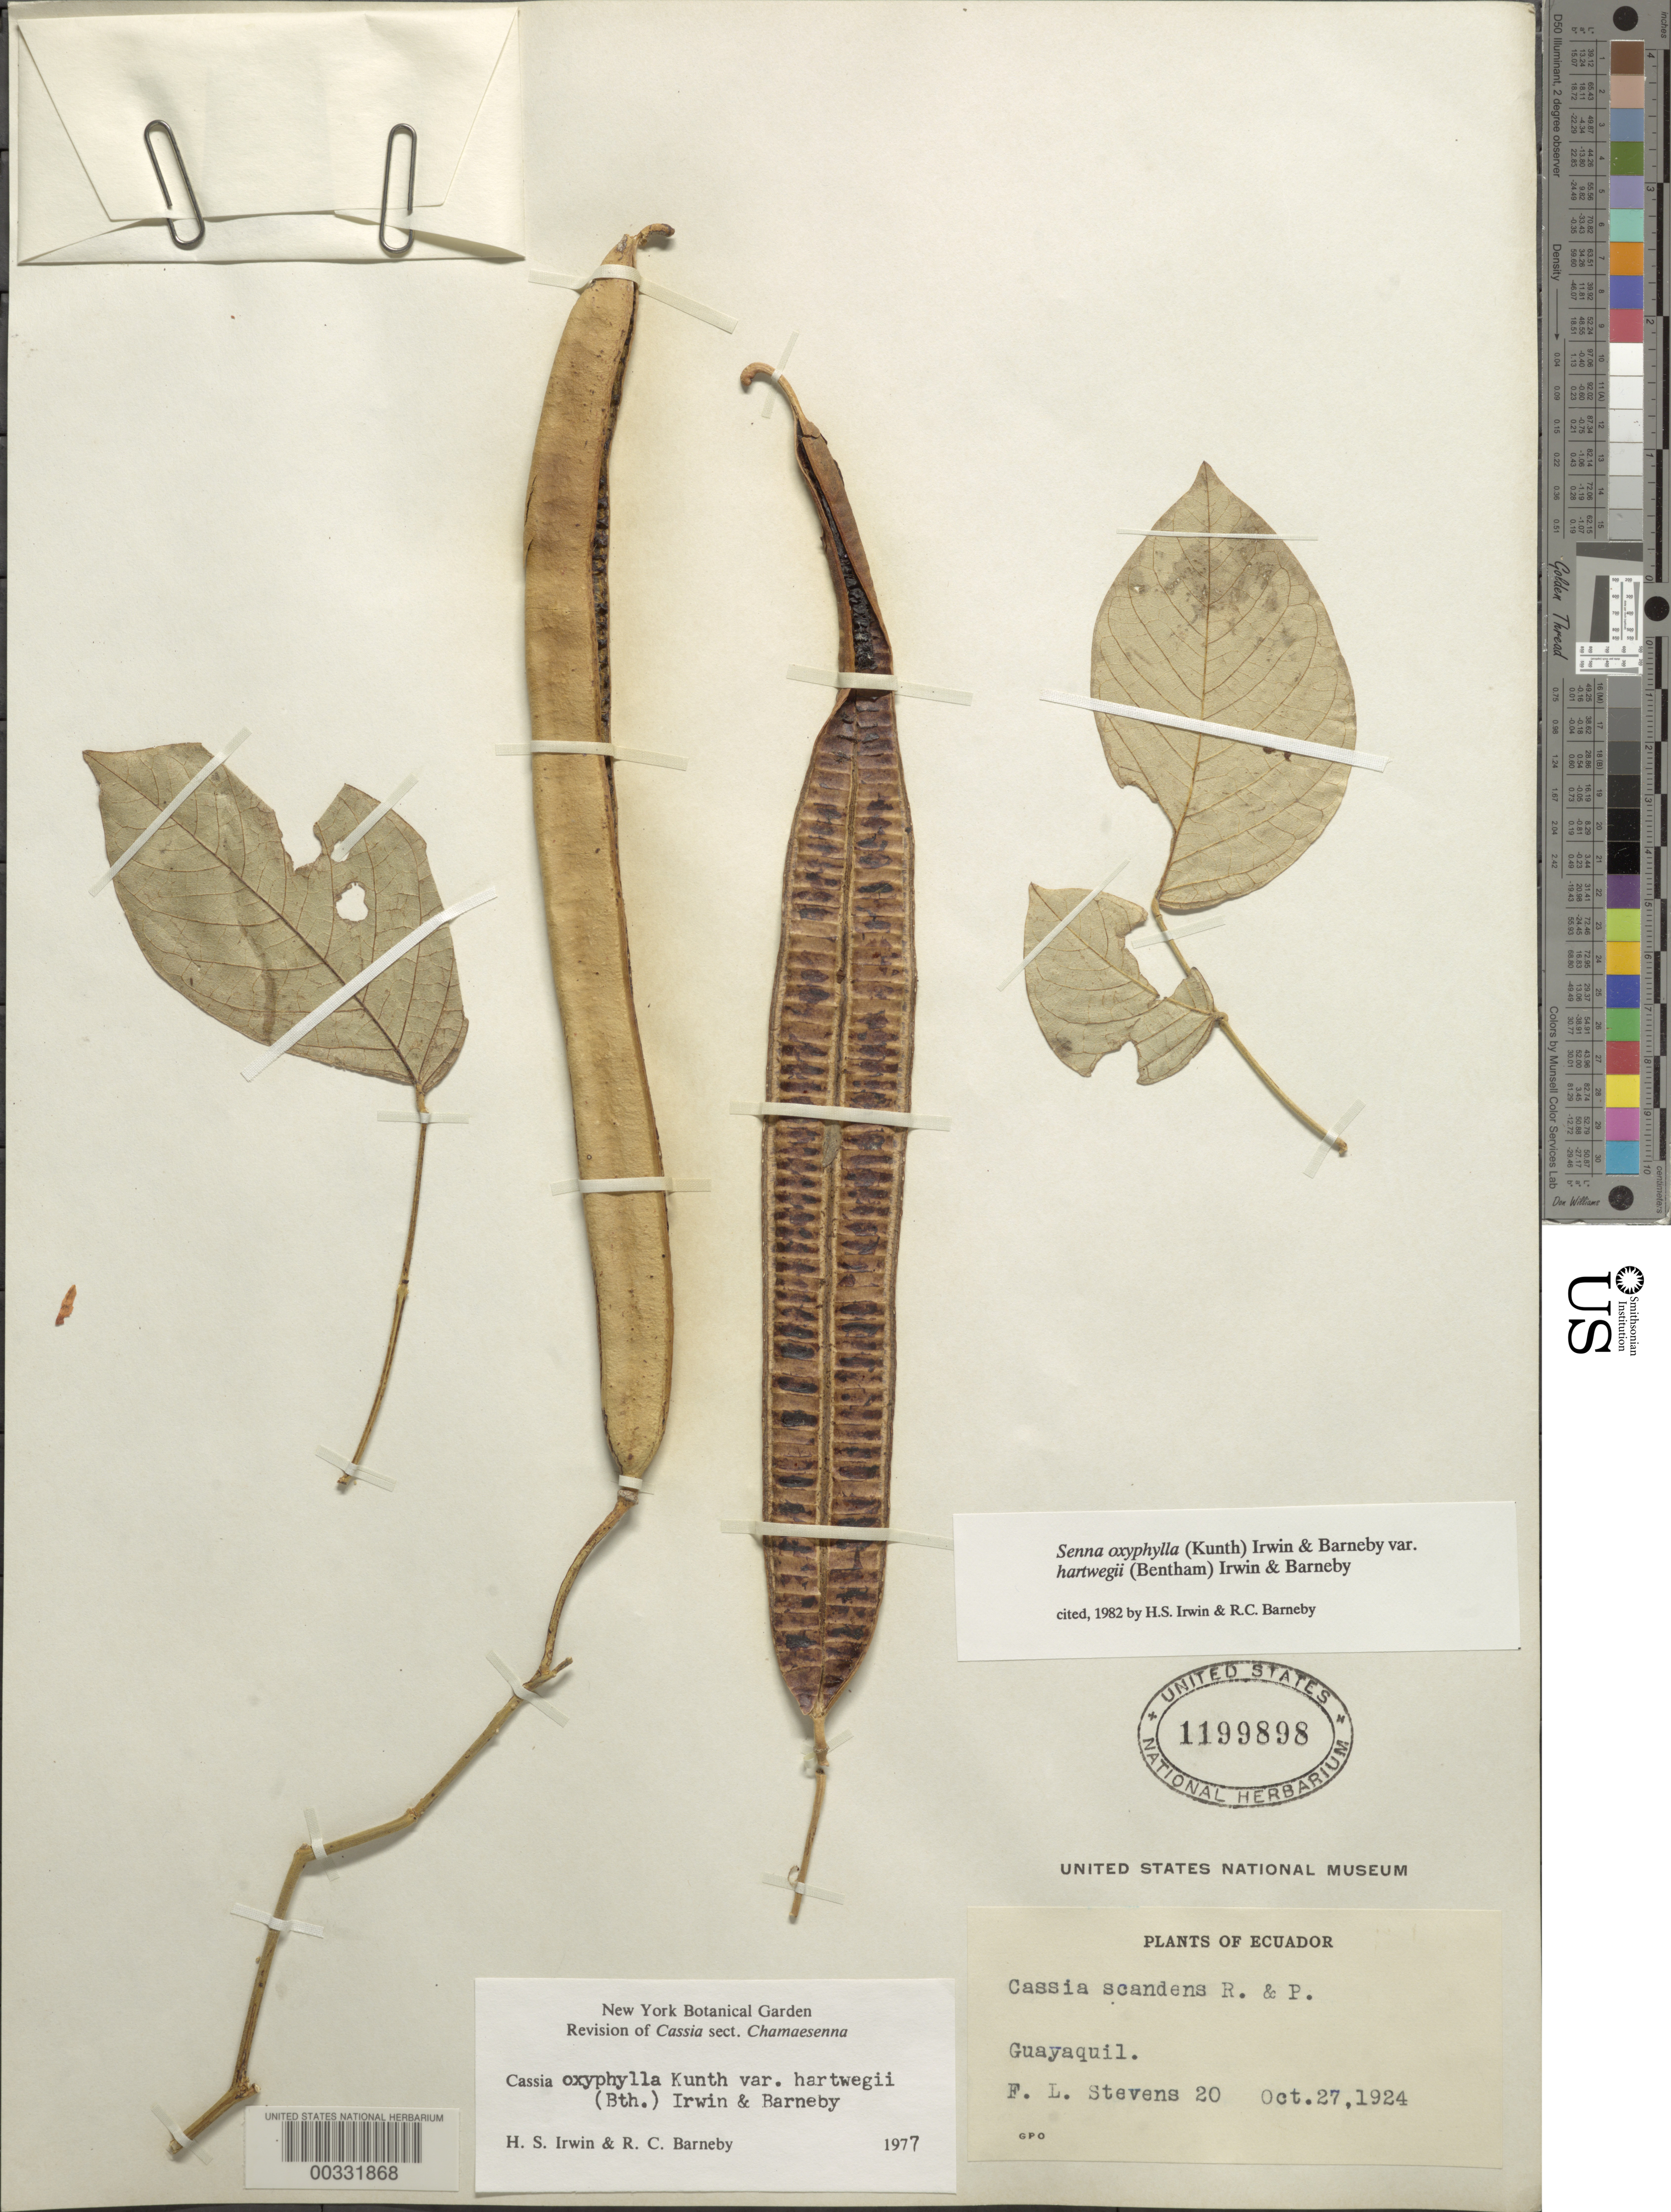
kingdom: Plantae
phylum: Tracheophyta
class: Magnoliopsida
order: Fabales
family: Fabaceae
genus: Senna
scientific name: Senna oxyphylla var. hartwegii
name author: (Benth.) H.S. Irwin & Barneby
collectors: F. L. Stevens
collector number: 20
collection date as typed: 27 Oct 1924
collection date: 1924-10-27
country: Ecuador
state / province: Guayas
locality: Guayaquil, Haciendo Bonchna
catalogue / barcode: US 1199898